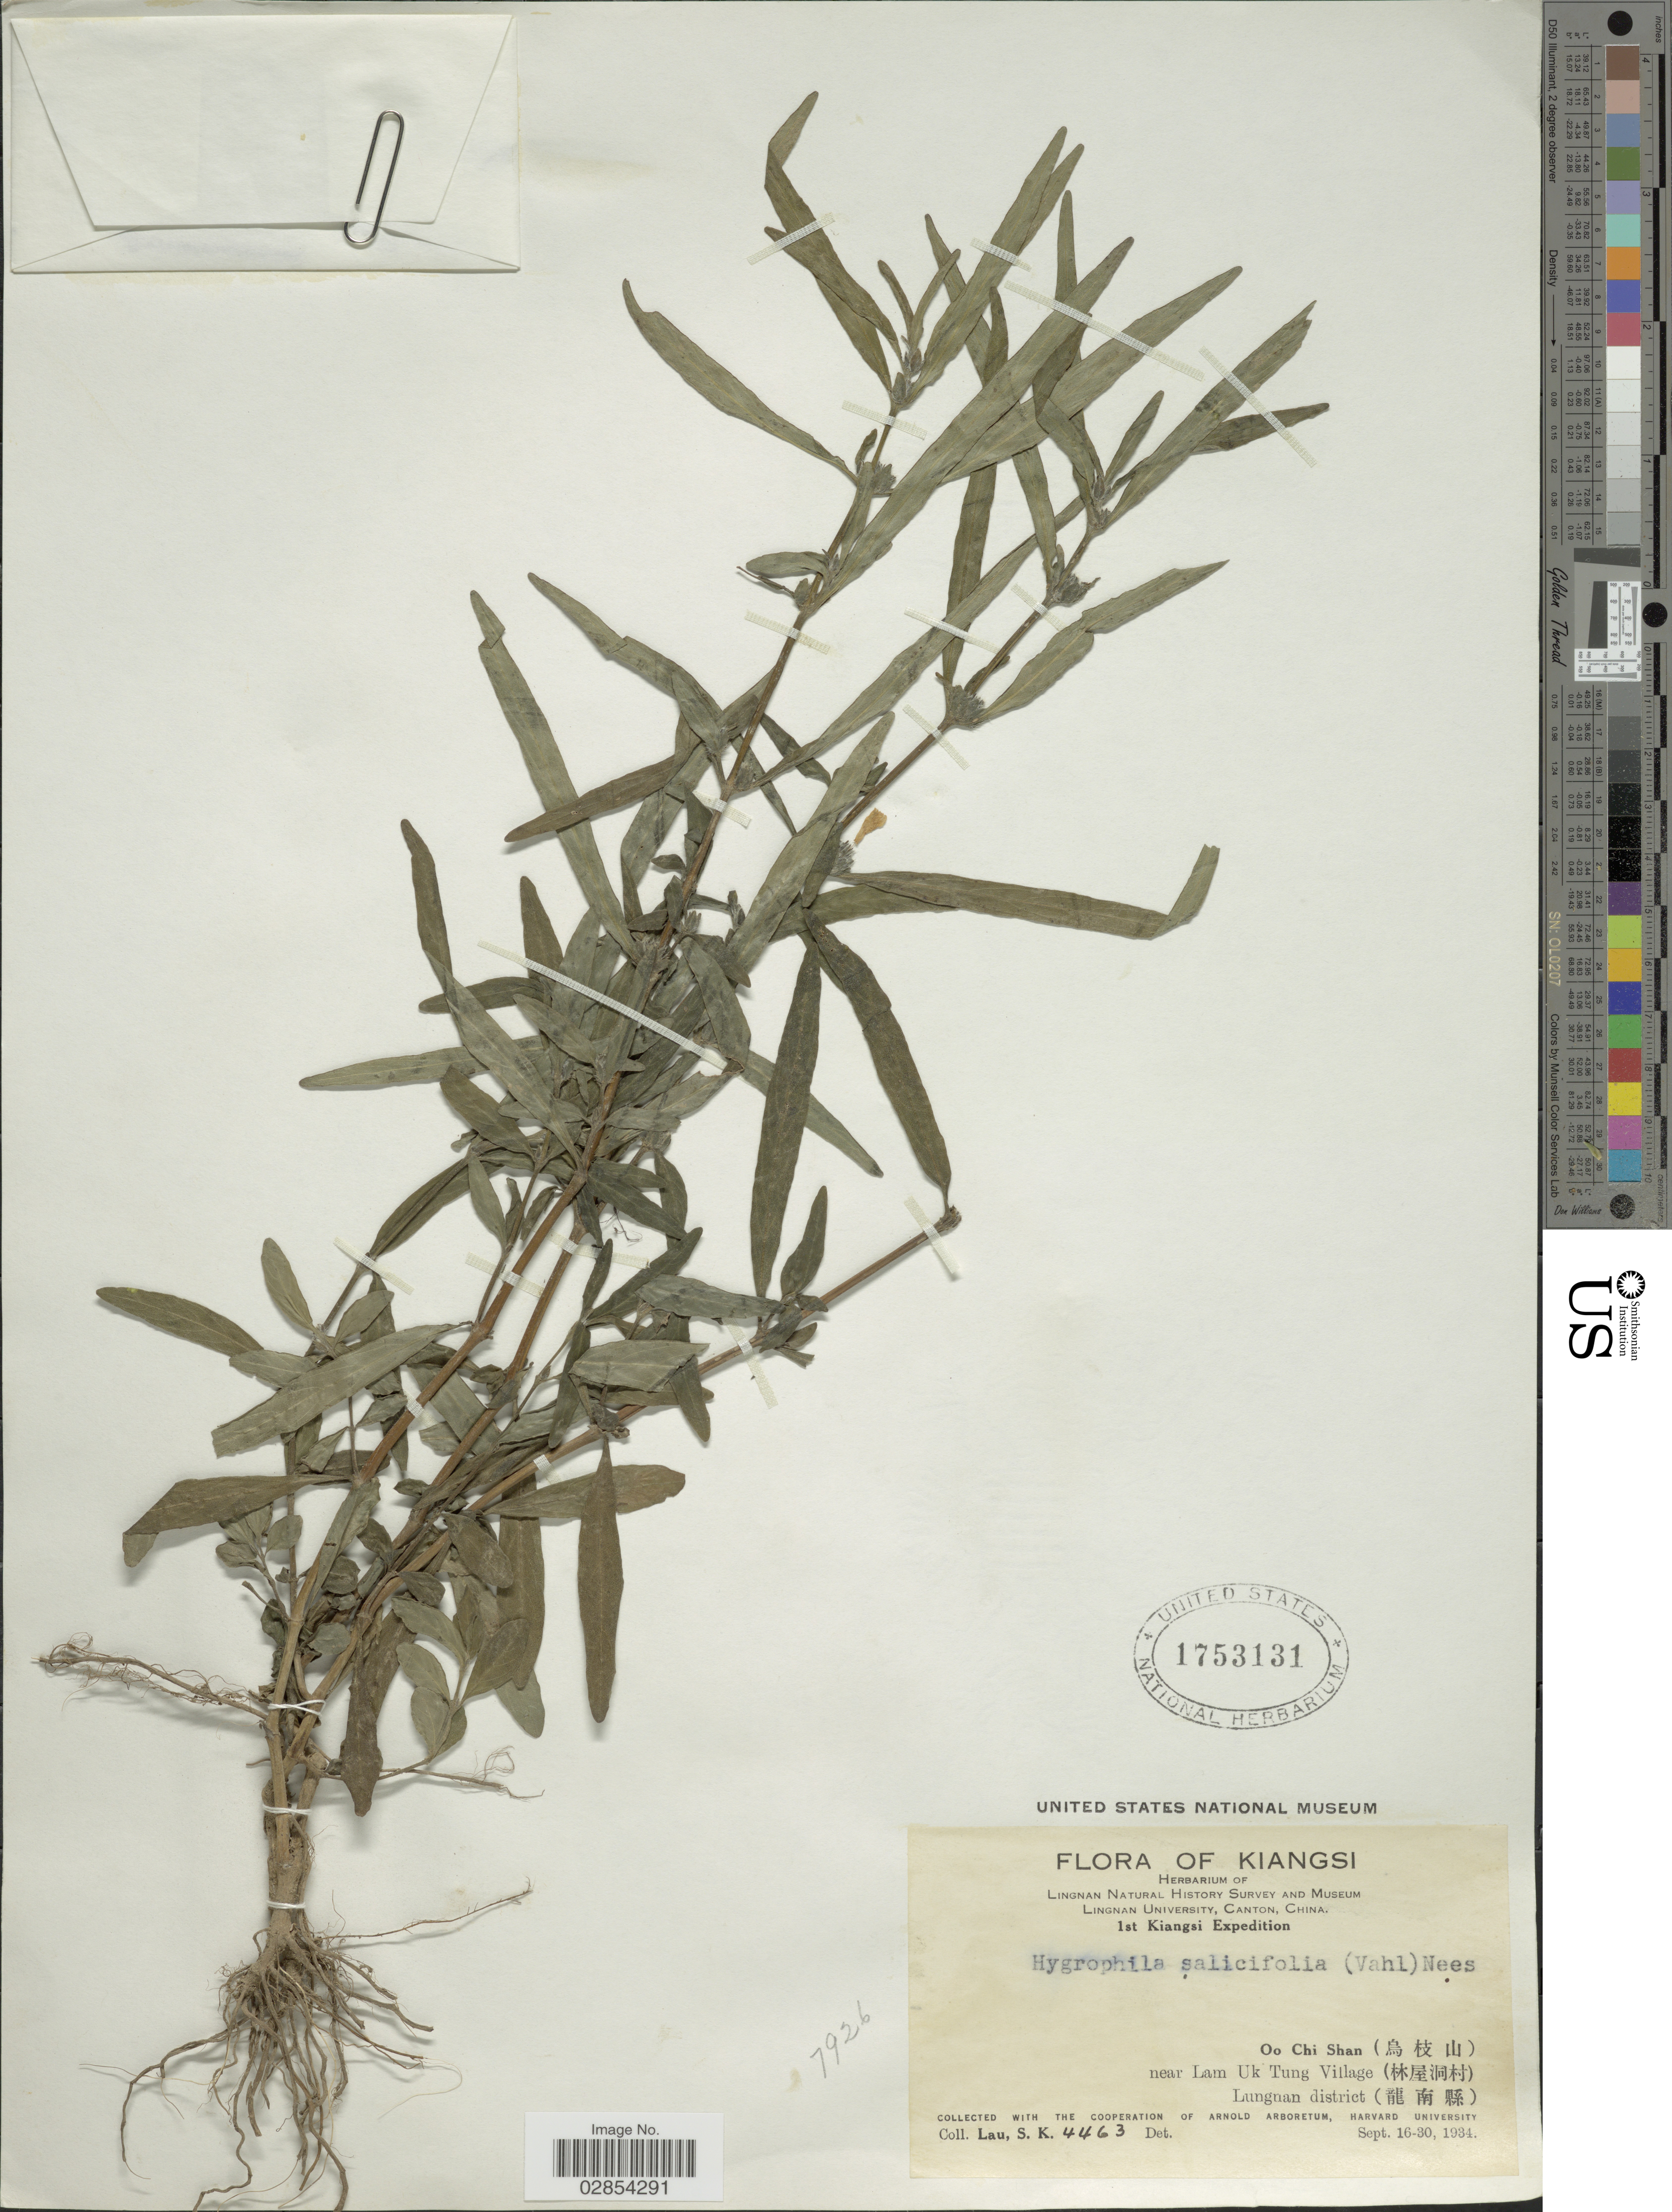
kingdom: Plantae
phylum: Tracheophyta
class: Magnoliopsida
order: Lamiales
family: Acanthaceae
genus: Hygrophila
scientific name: Hygrophila angustifolia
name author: R. Br.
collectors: S. K. Lau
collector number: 4463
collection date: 1934-09-16/1934-09-30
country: China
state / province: Jiangxi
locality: Kiangsi. Oo Chi Shan (X) near Lam Uk Tung Village (X). Lungnan district (X).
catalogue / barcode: US 1753131